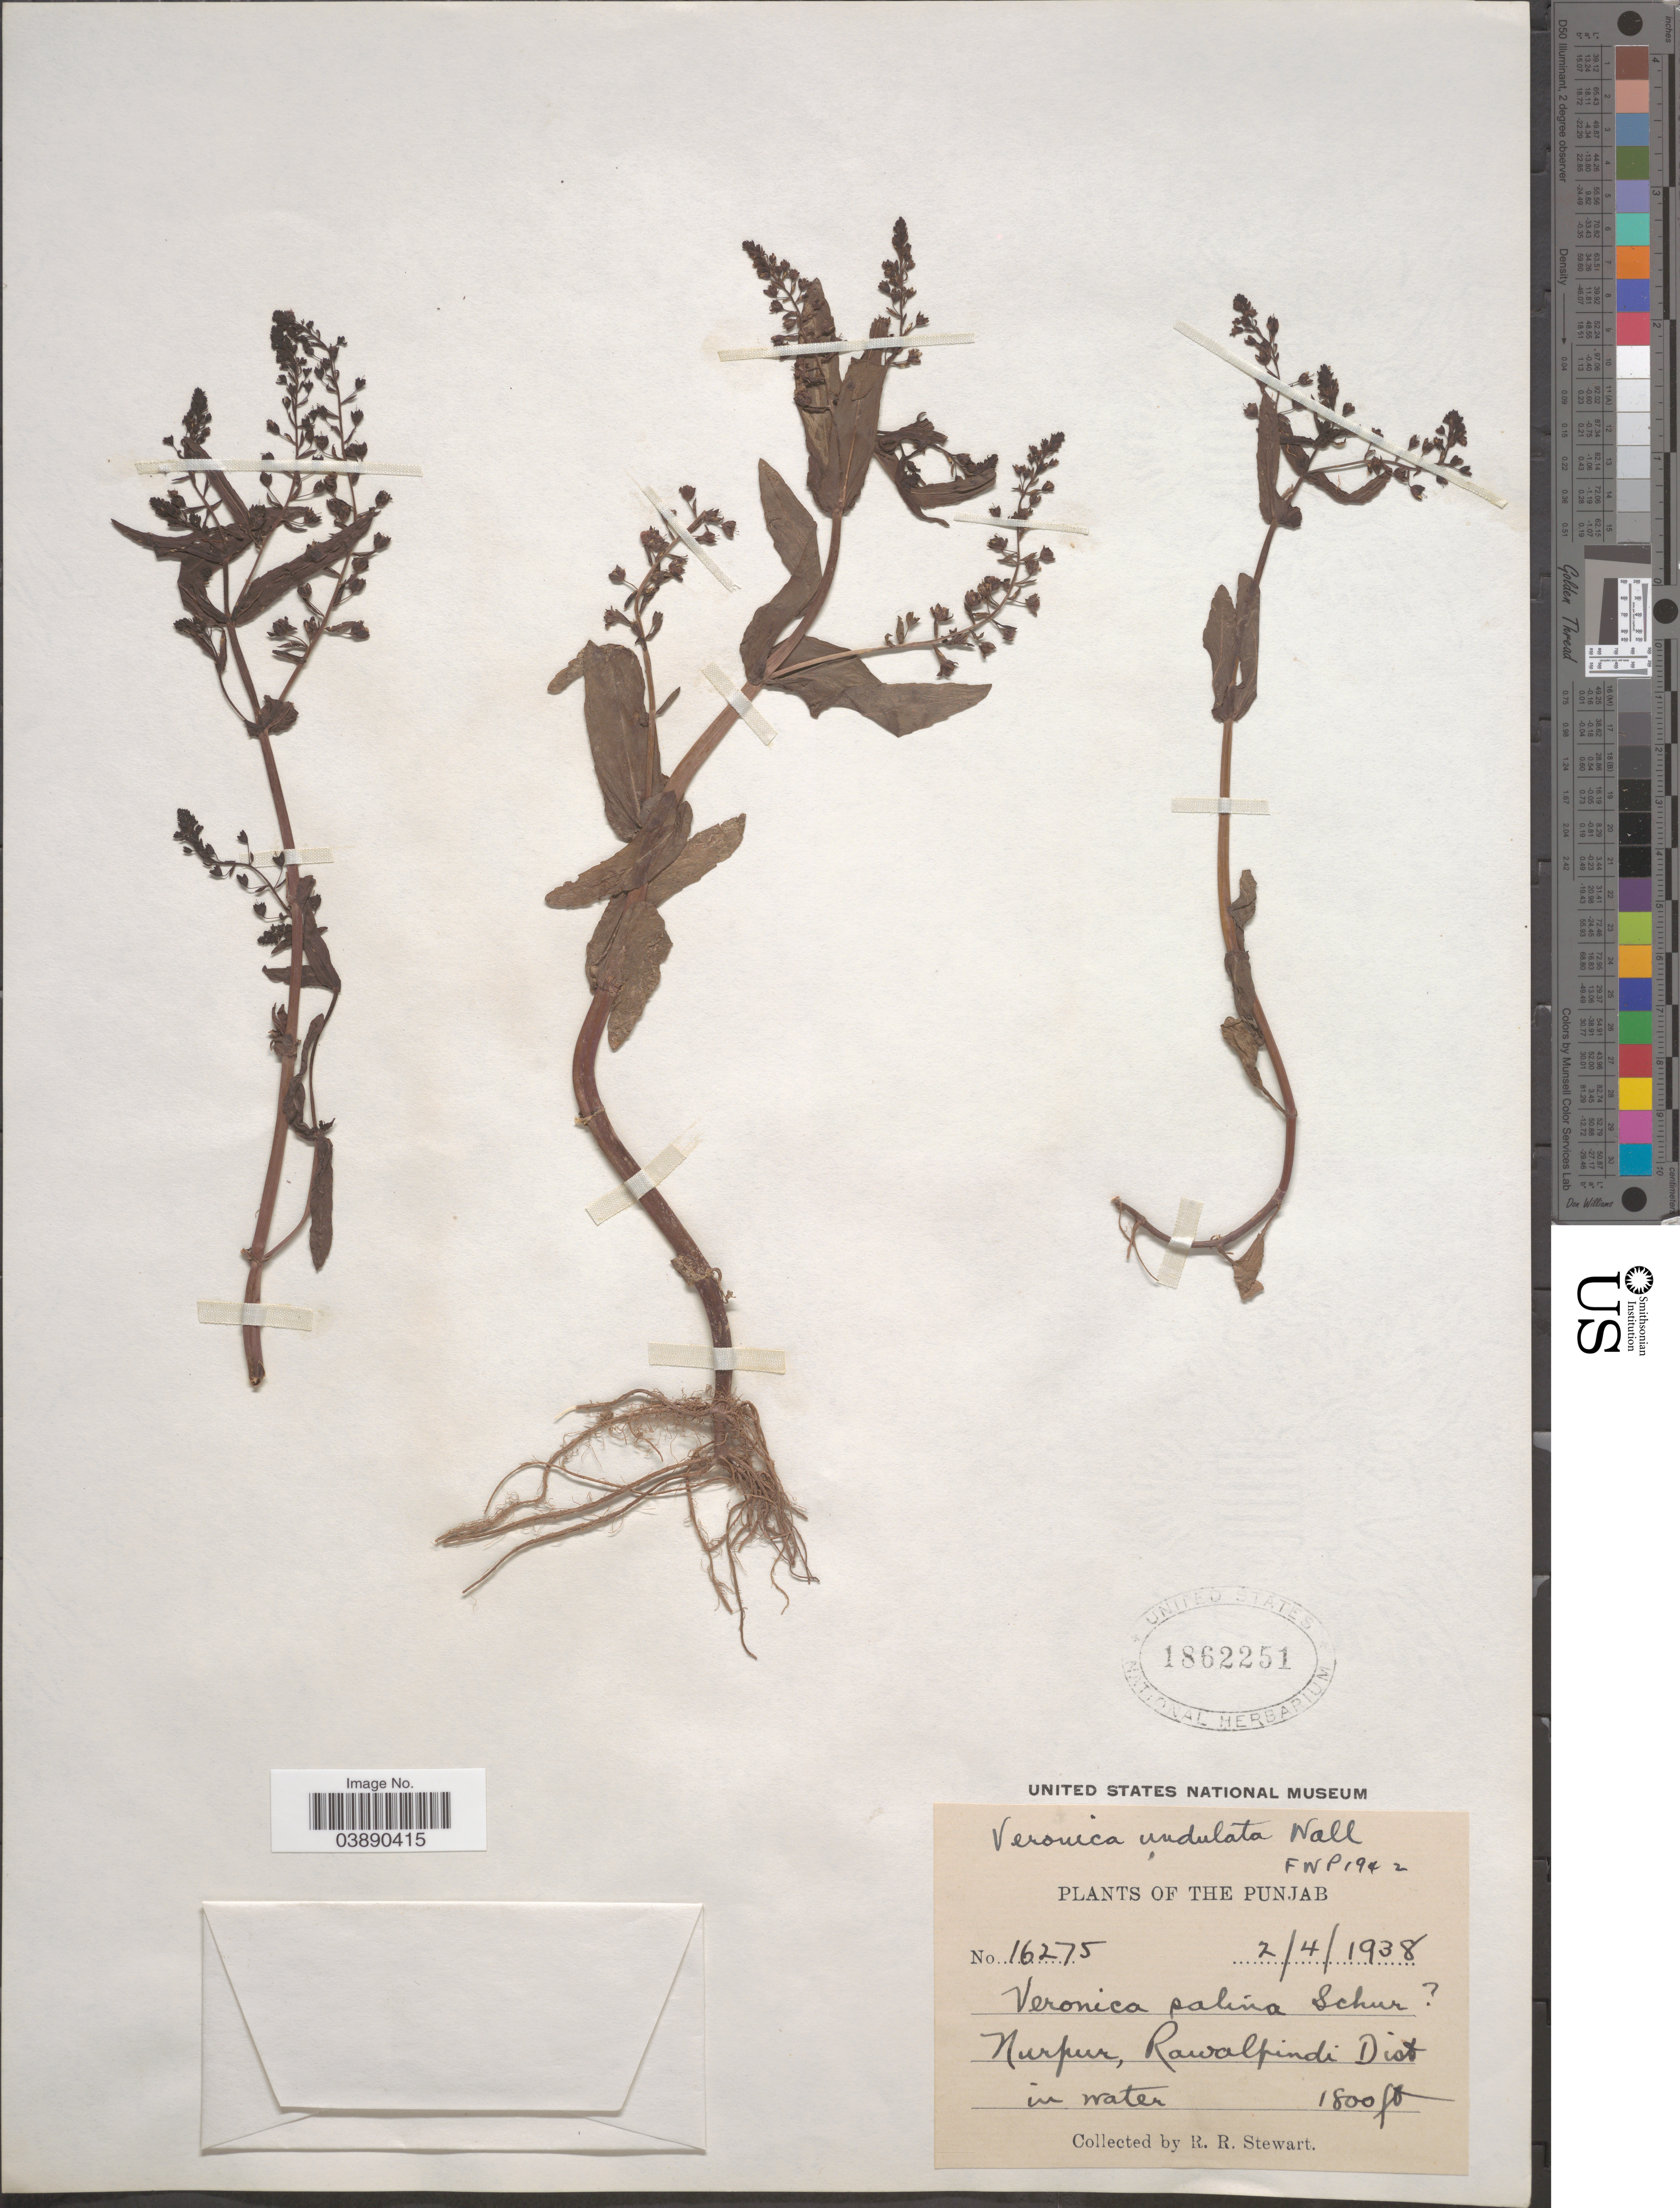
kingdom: Plantae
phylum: Tracheophyta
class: Magnoliopsida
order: Lamiales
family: Plantaginaceae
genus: Veronica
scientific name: Veronica undulata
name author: Wall.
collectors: R. Stewart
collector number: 16275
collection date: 1938-04-02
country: Pakistan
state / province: Punjab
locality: Nurpur, Rawalpindi Dist.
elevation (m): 549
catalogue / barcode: US 1862251